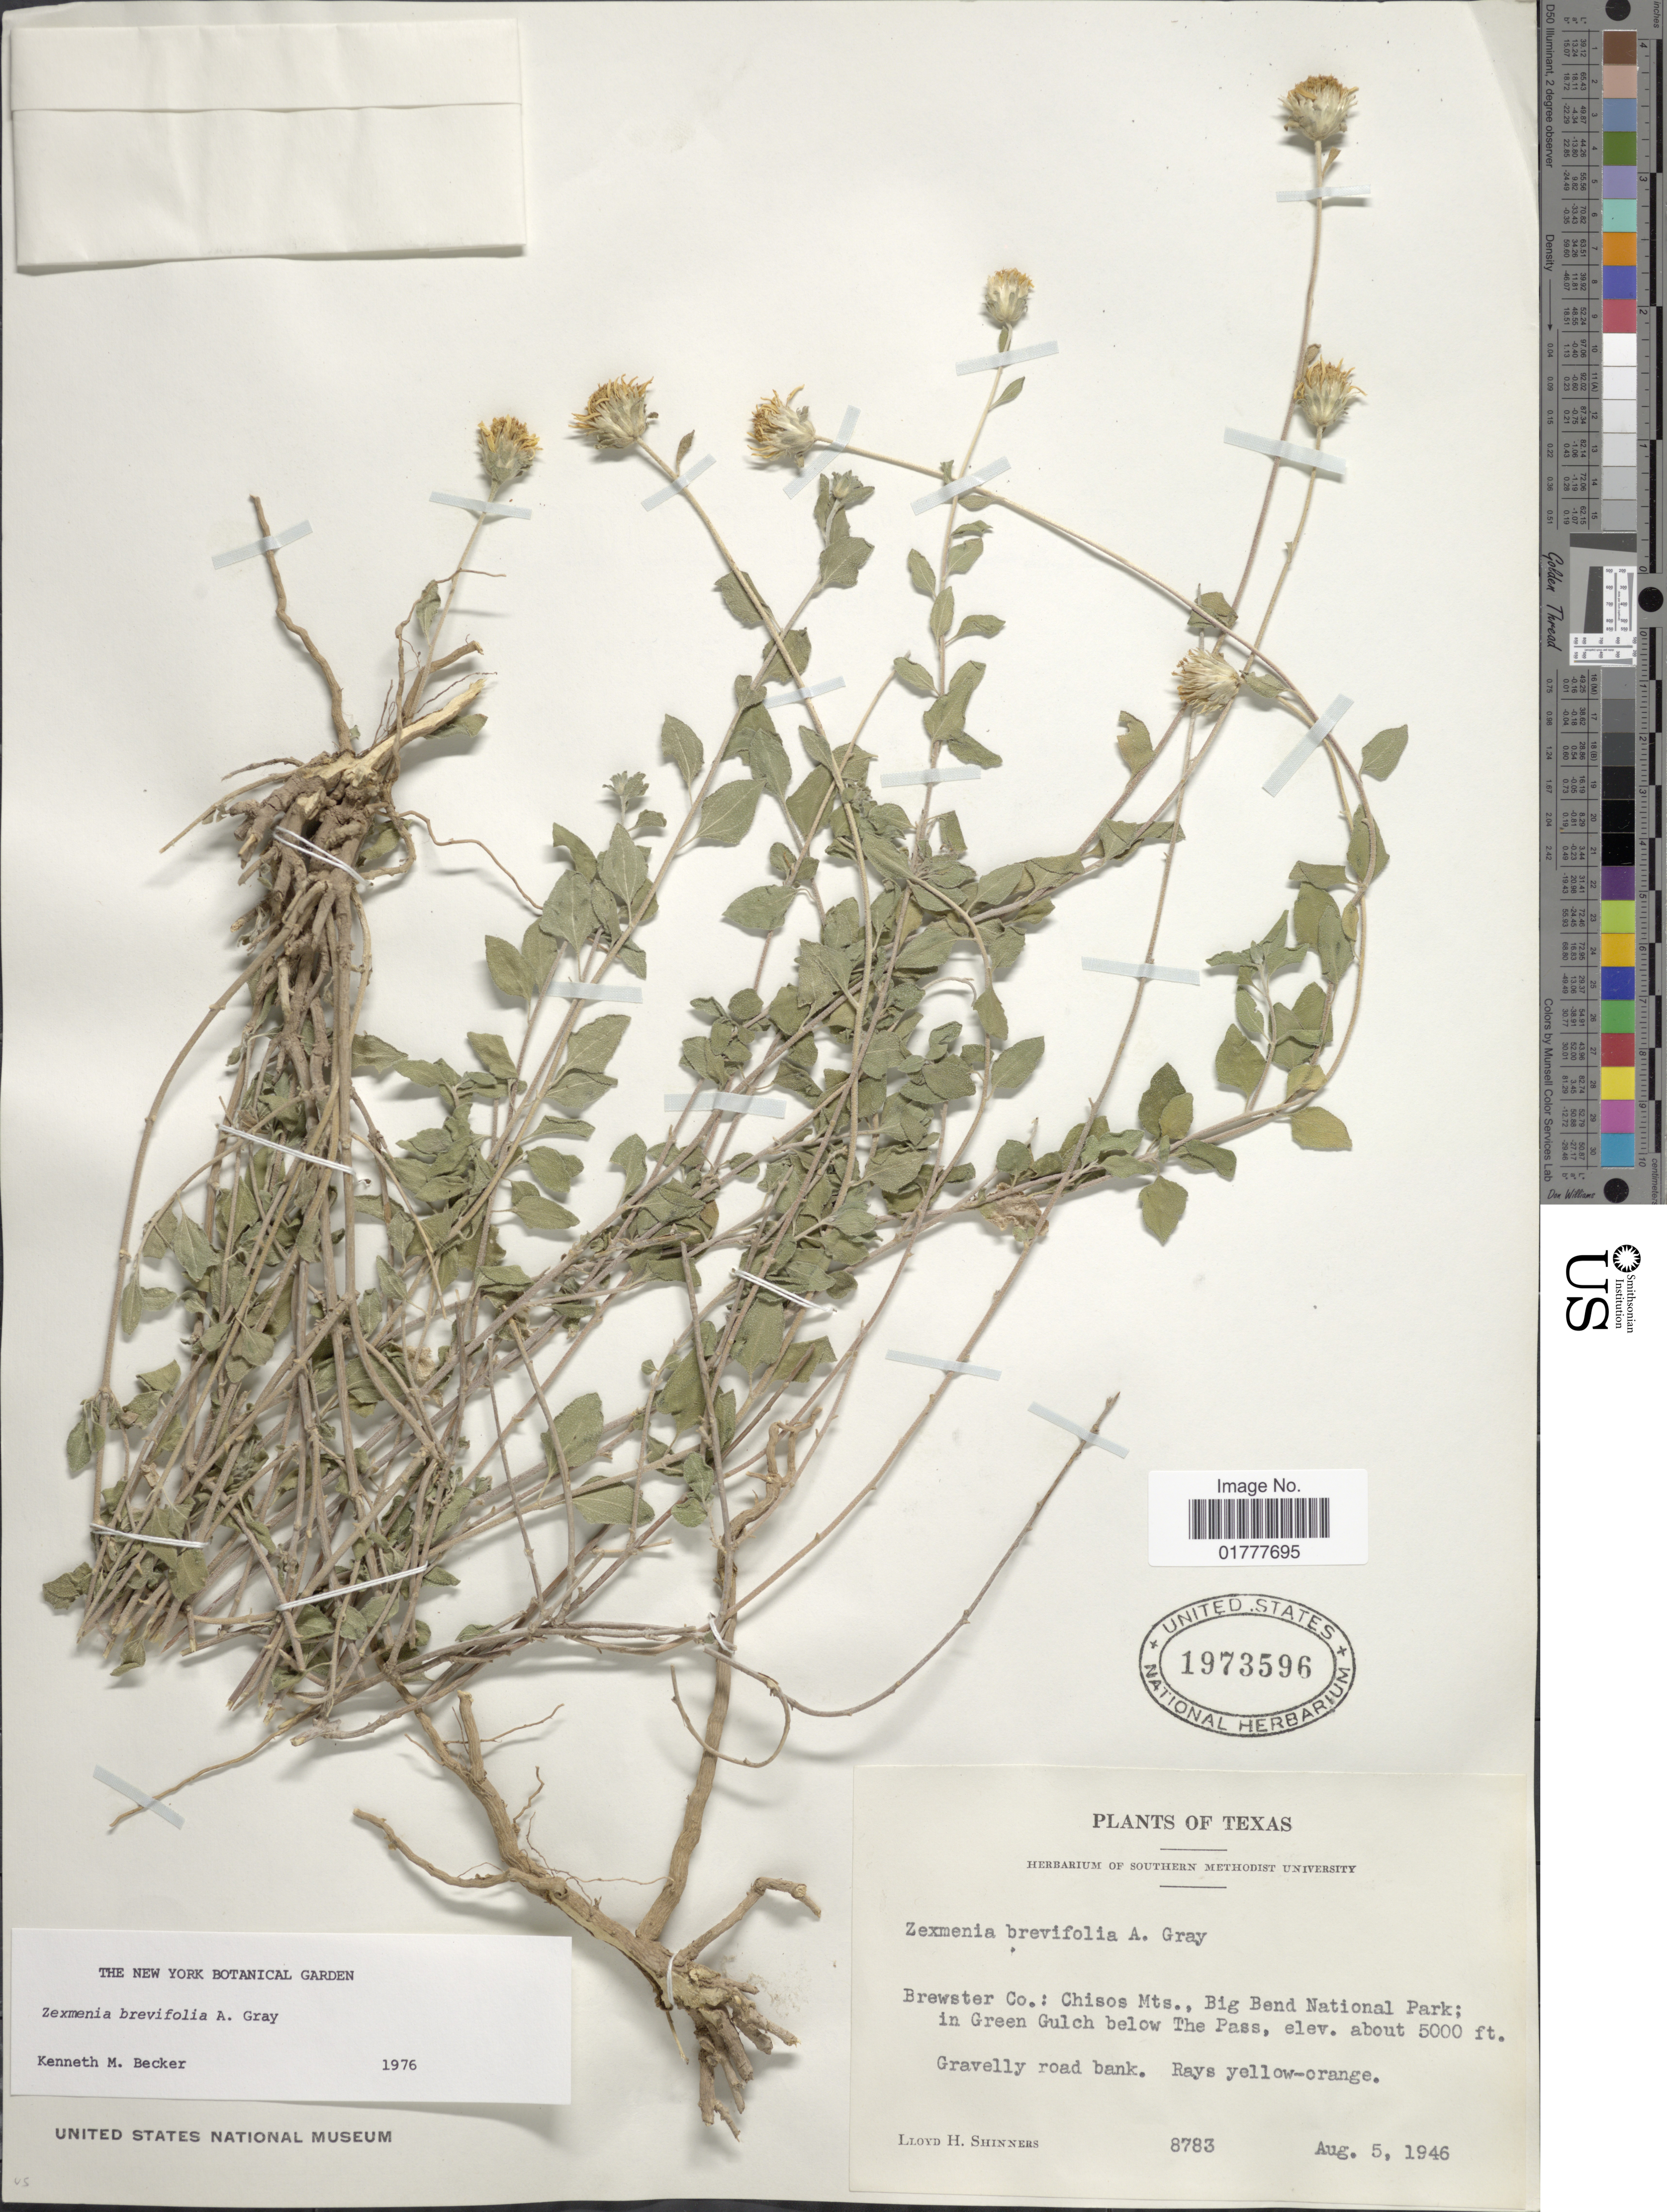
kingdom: Plantae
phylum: Tracheophyta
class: Magnoliopsida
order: Asterales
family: Asteraceae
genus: Zexmenia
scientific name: Zexmenia brevifolia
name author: A. Gray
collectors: L. H. Shinners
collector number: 8783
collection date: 1946-08-05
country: United States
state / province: Texas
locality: Texas. Brewster Co.: Chisos Mts., Big Bend National Park; in Green Gulch below the Pass.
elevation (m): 1524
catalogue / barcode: US 1973596